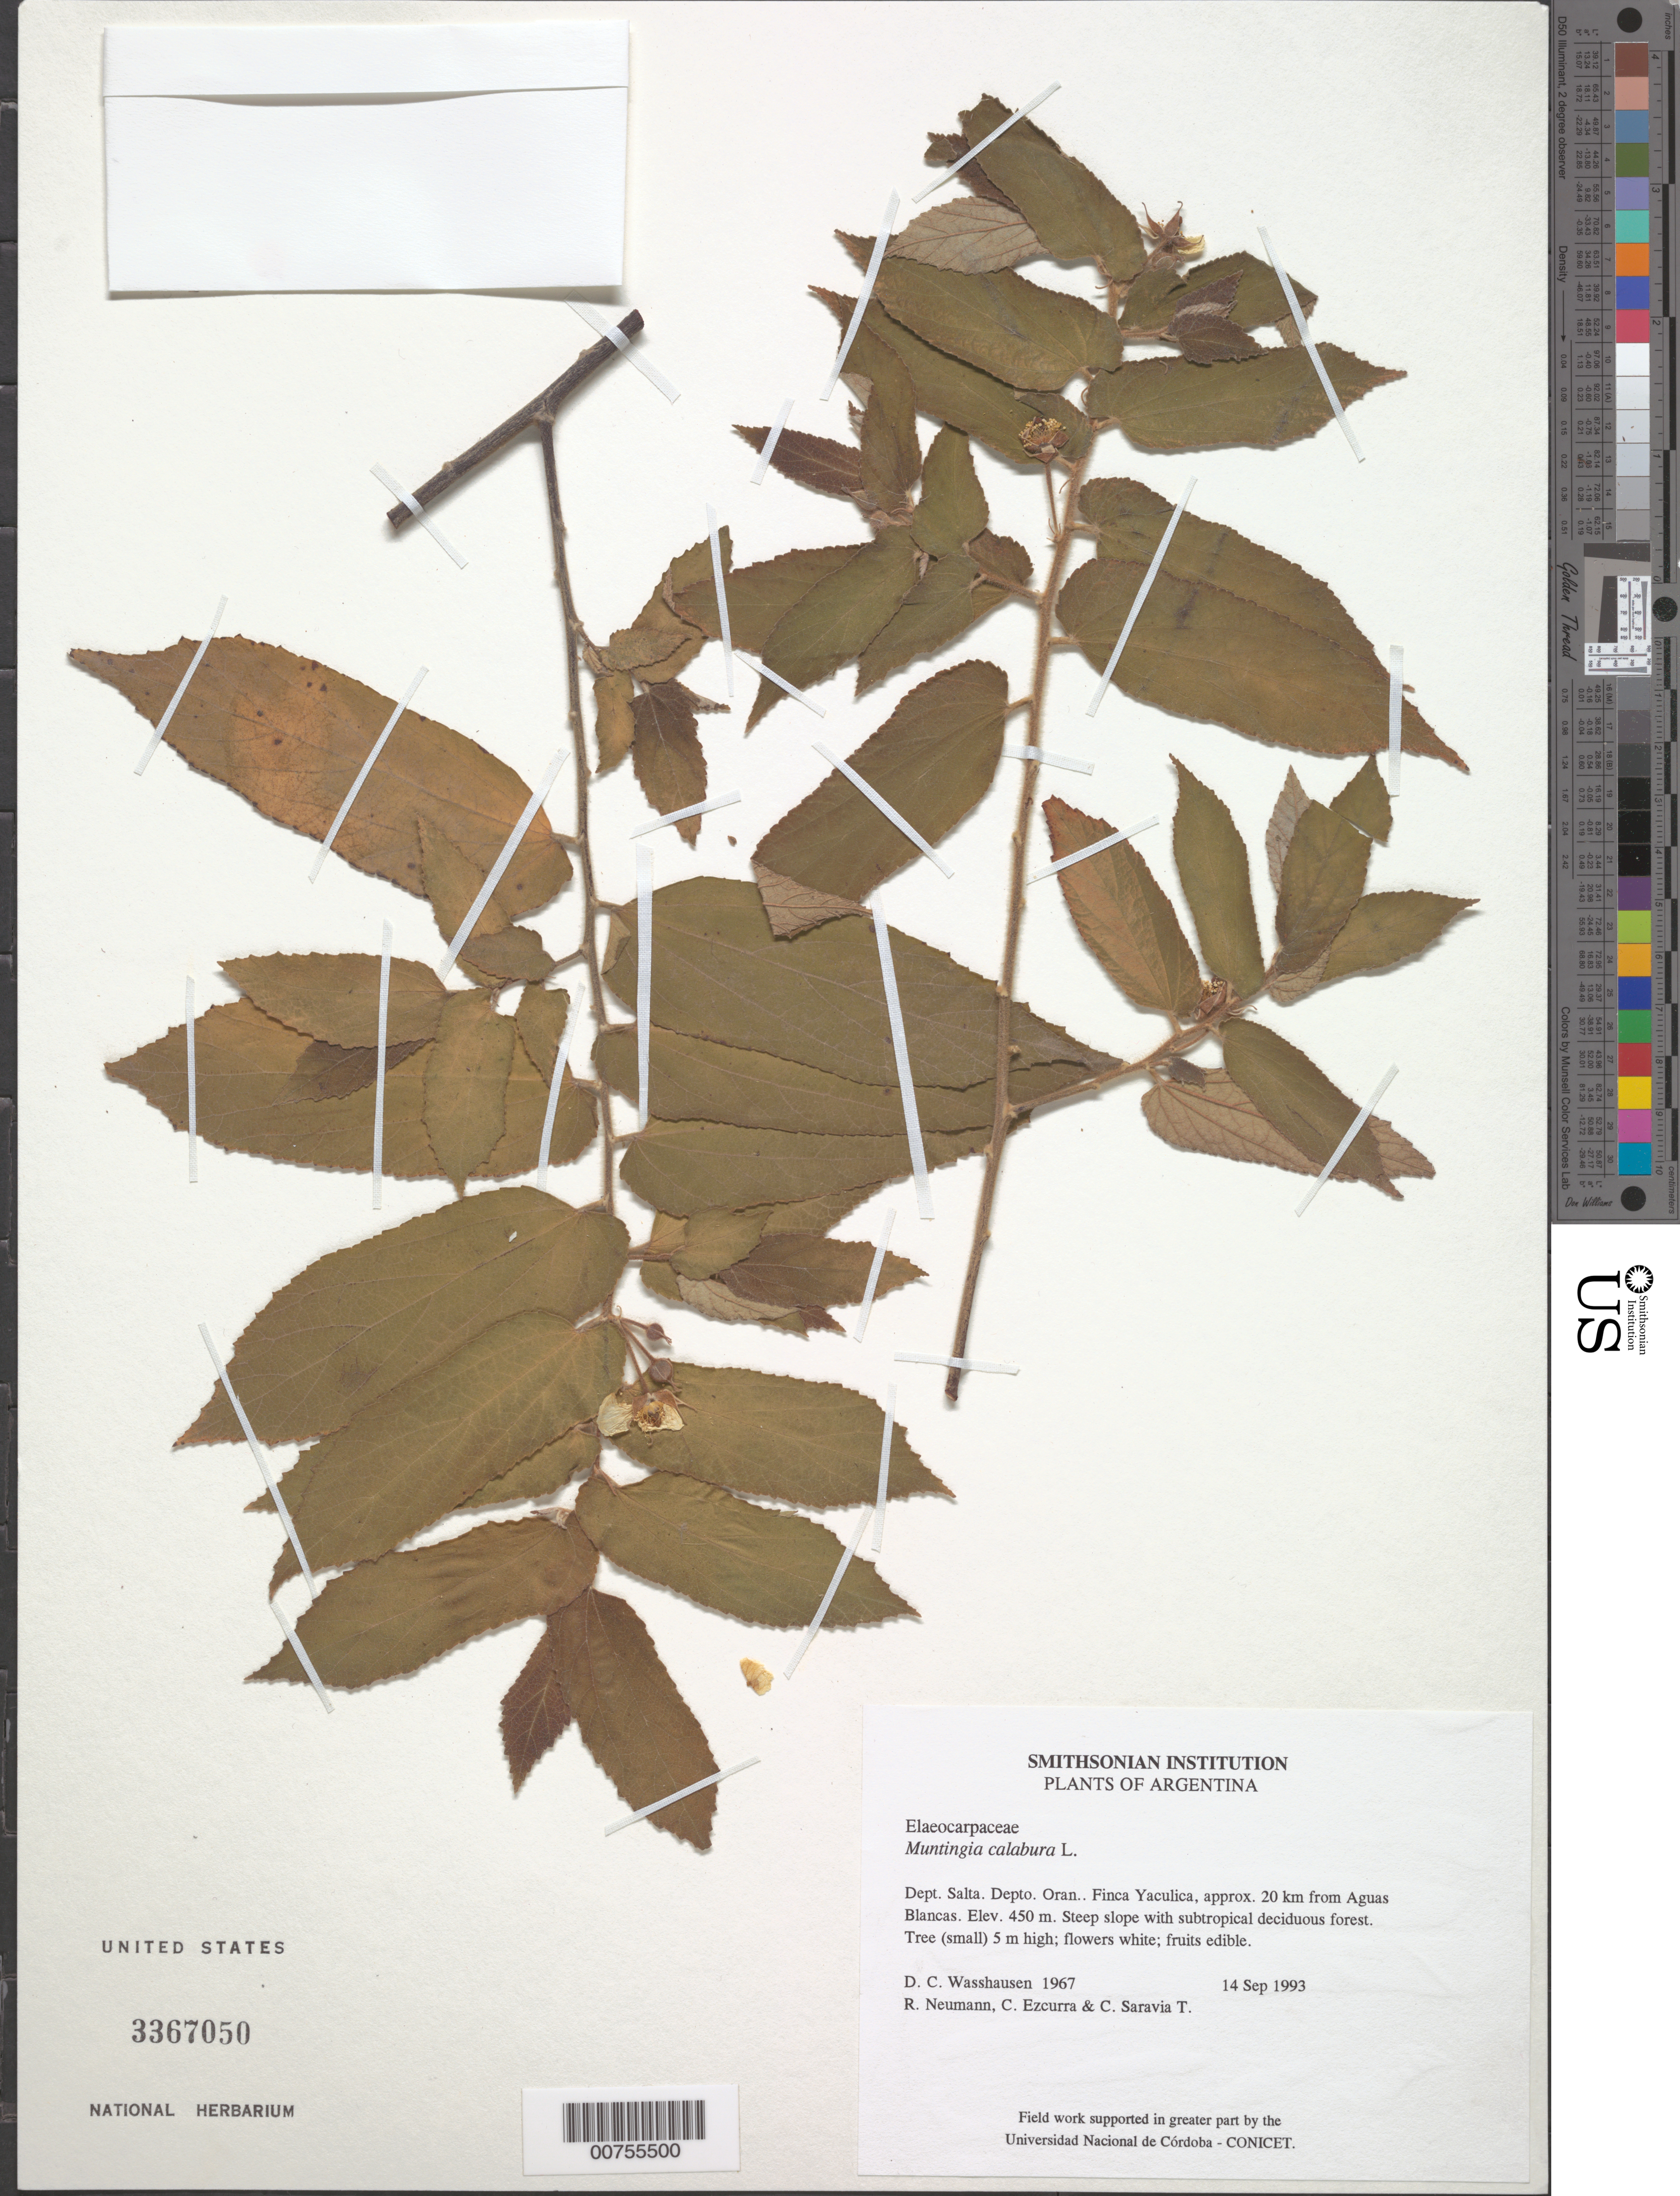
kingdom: Plantae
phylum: Tracheophyta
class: Magnoliopsida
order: Malvales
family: Muntingiaceae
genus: Muntingia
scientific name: Muntingia calabura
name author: L.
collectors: D. C. Wasshausen & et al.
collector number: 1967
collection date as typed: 14 Sep 1993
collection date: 1993-09-14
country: Argentina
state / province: Salta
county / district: Orán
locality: Finca Yaculica, approx. 20 km from Aguas Blancas.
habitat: Subtropical deciduous forest.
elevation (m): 450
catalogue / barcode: US 3367050